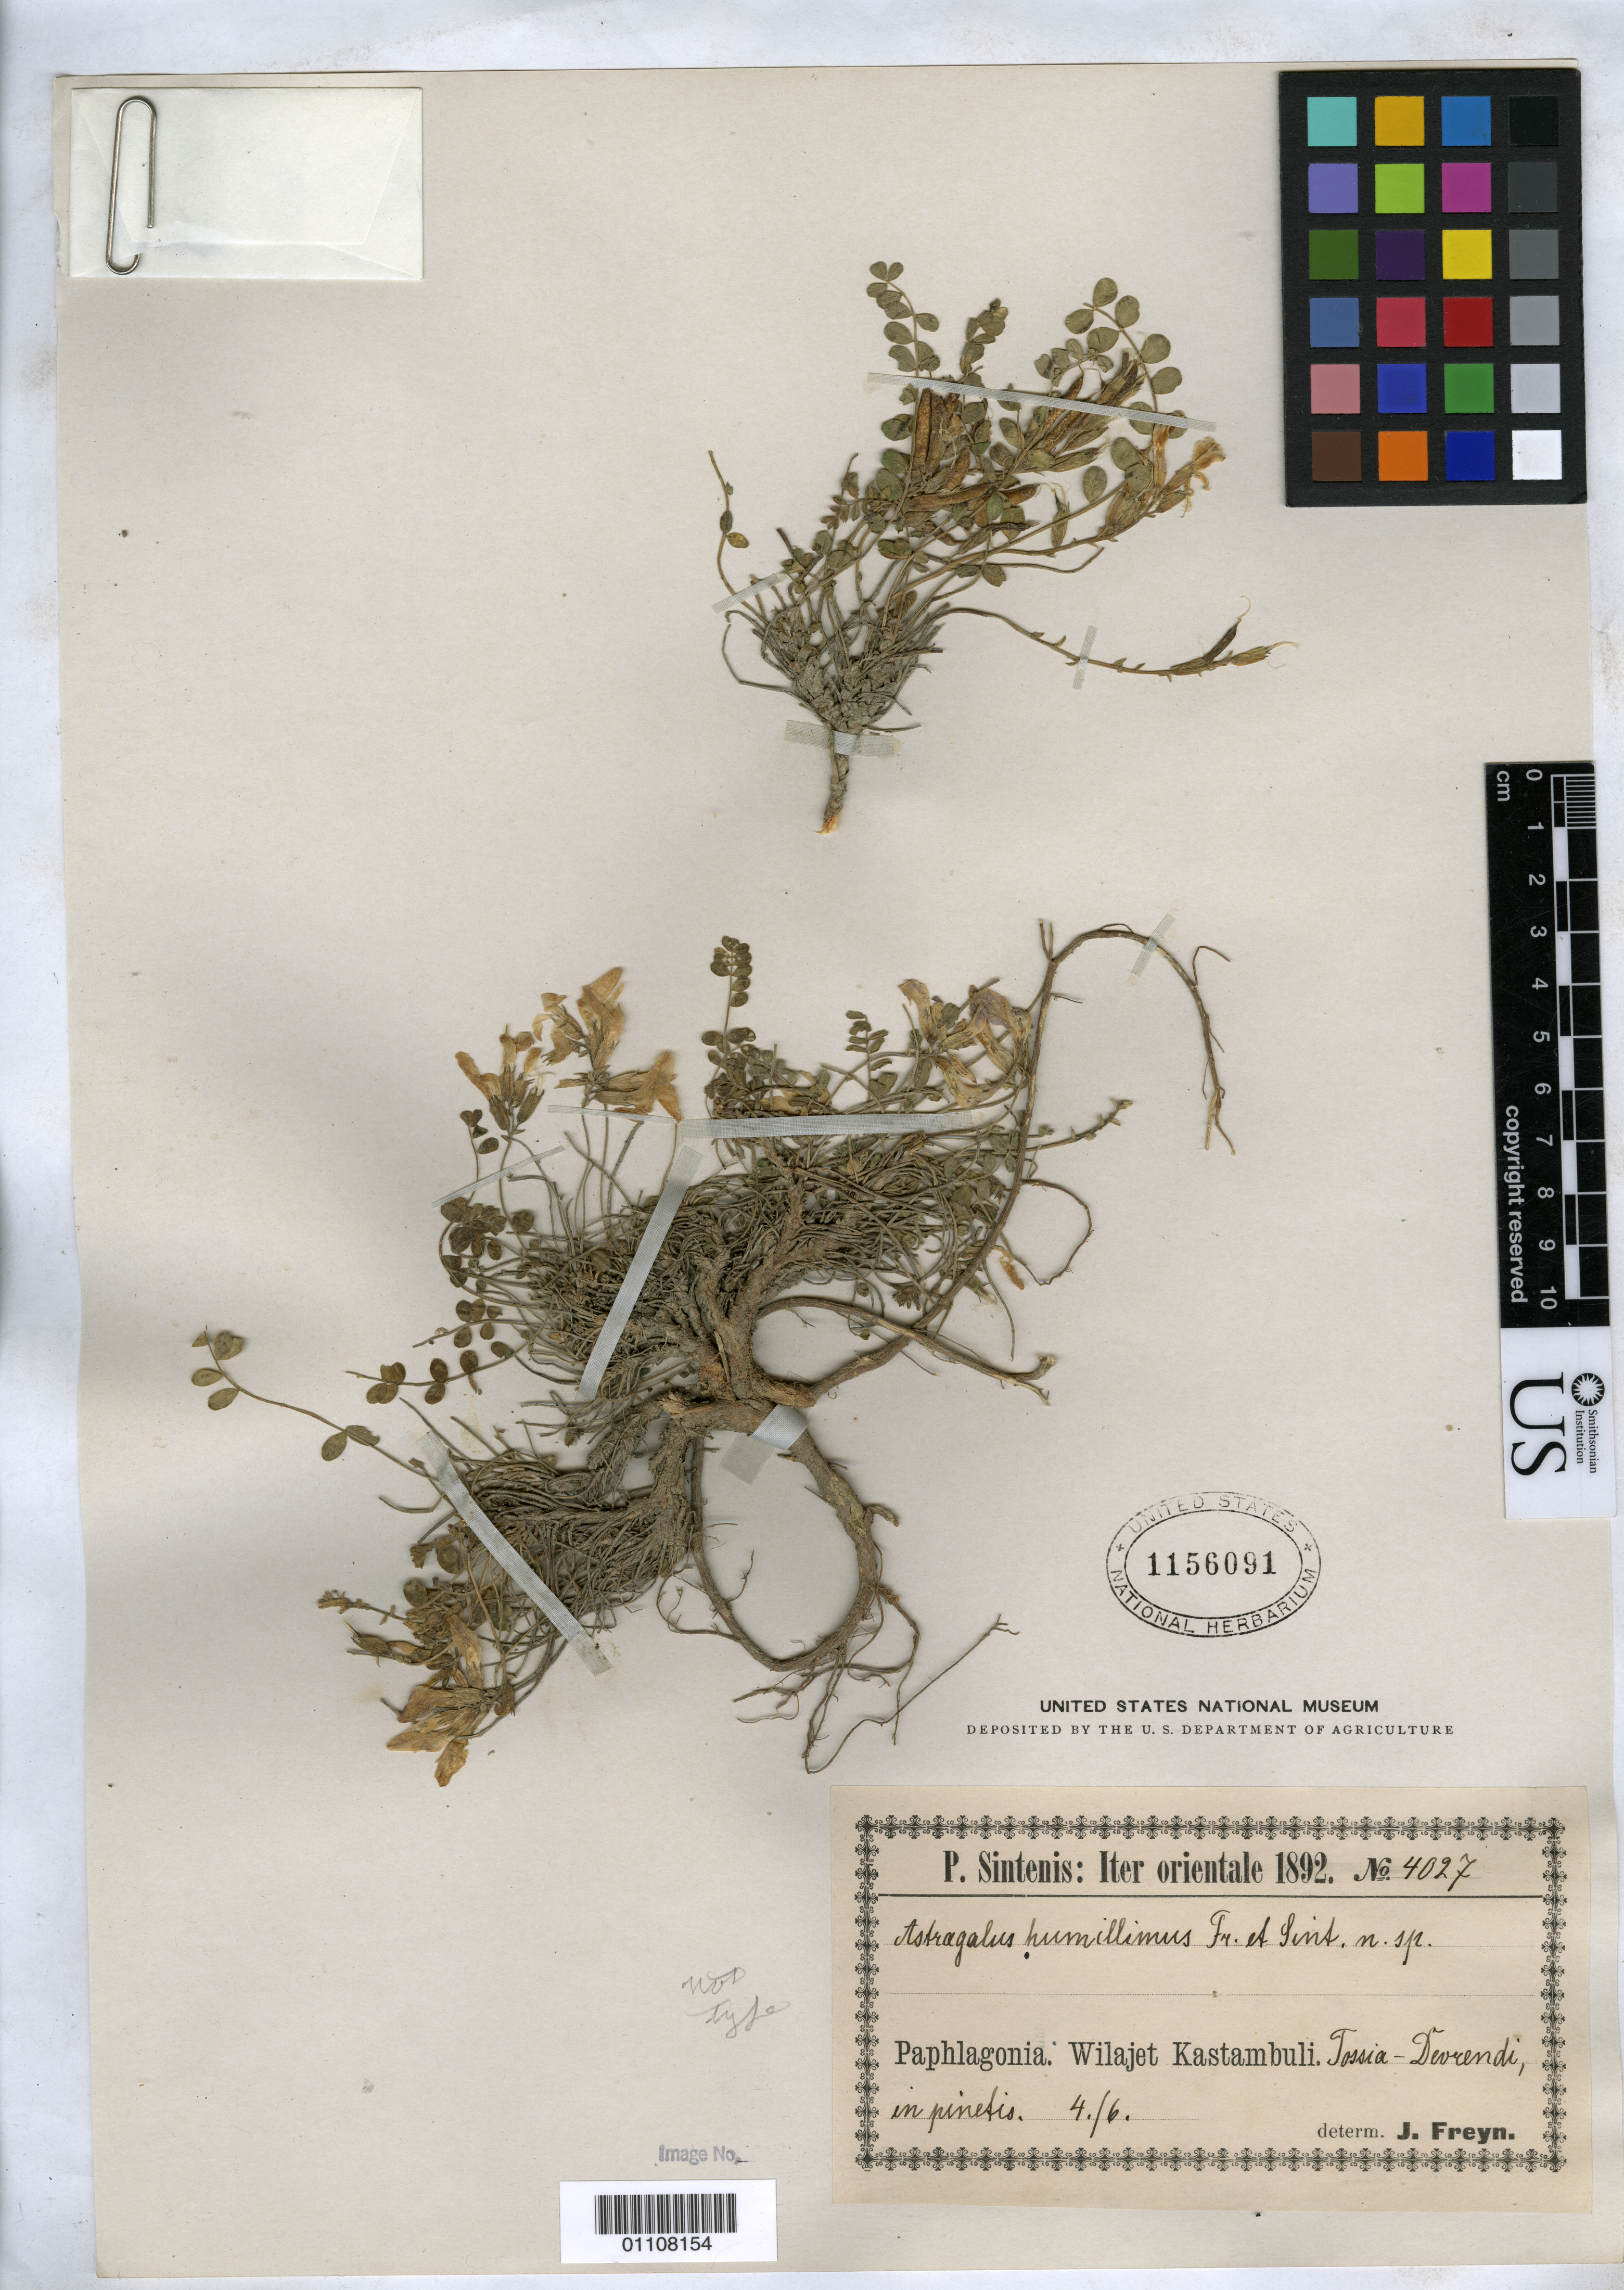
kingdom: Plantae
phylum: Tracheophyta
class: Magnoliopsida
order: Fabales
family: Fabaceae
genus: Astragalus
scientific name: Astragalus humillimus Freyn & Sint., nom. illeg.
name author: Freyn & Sint.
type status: Possible Syntype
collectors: P. Sintenis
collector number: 4027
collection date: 1892-06-04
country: Turkey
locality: Paphlagonia, Wilajet Kastambuli, Tossia Devrendi, in pinetis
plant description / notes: Dubiously a type, but certainly original material. Protologue cites Sintenis 4124 but with same locality & collection date as this specimen; collection mis-numbered or mis-cited?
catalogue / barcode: US 1156091